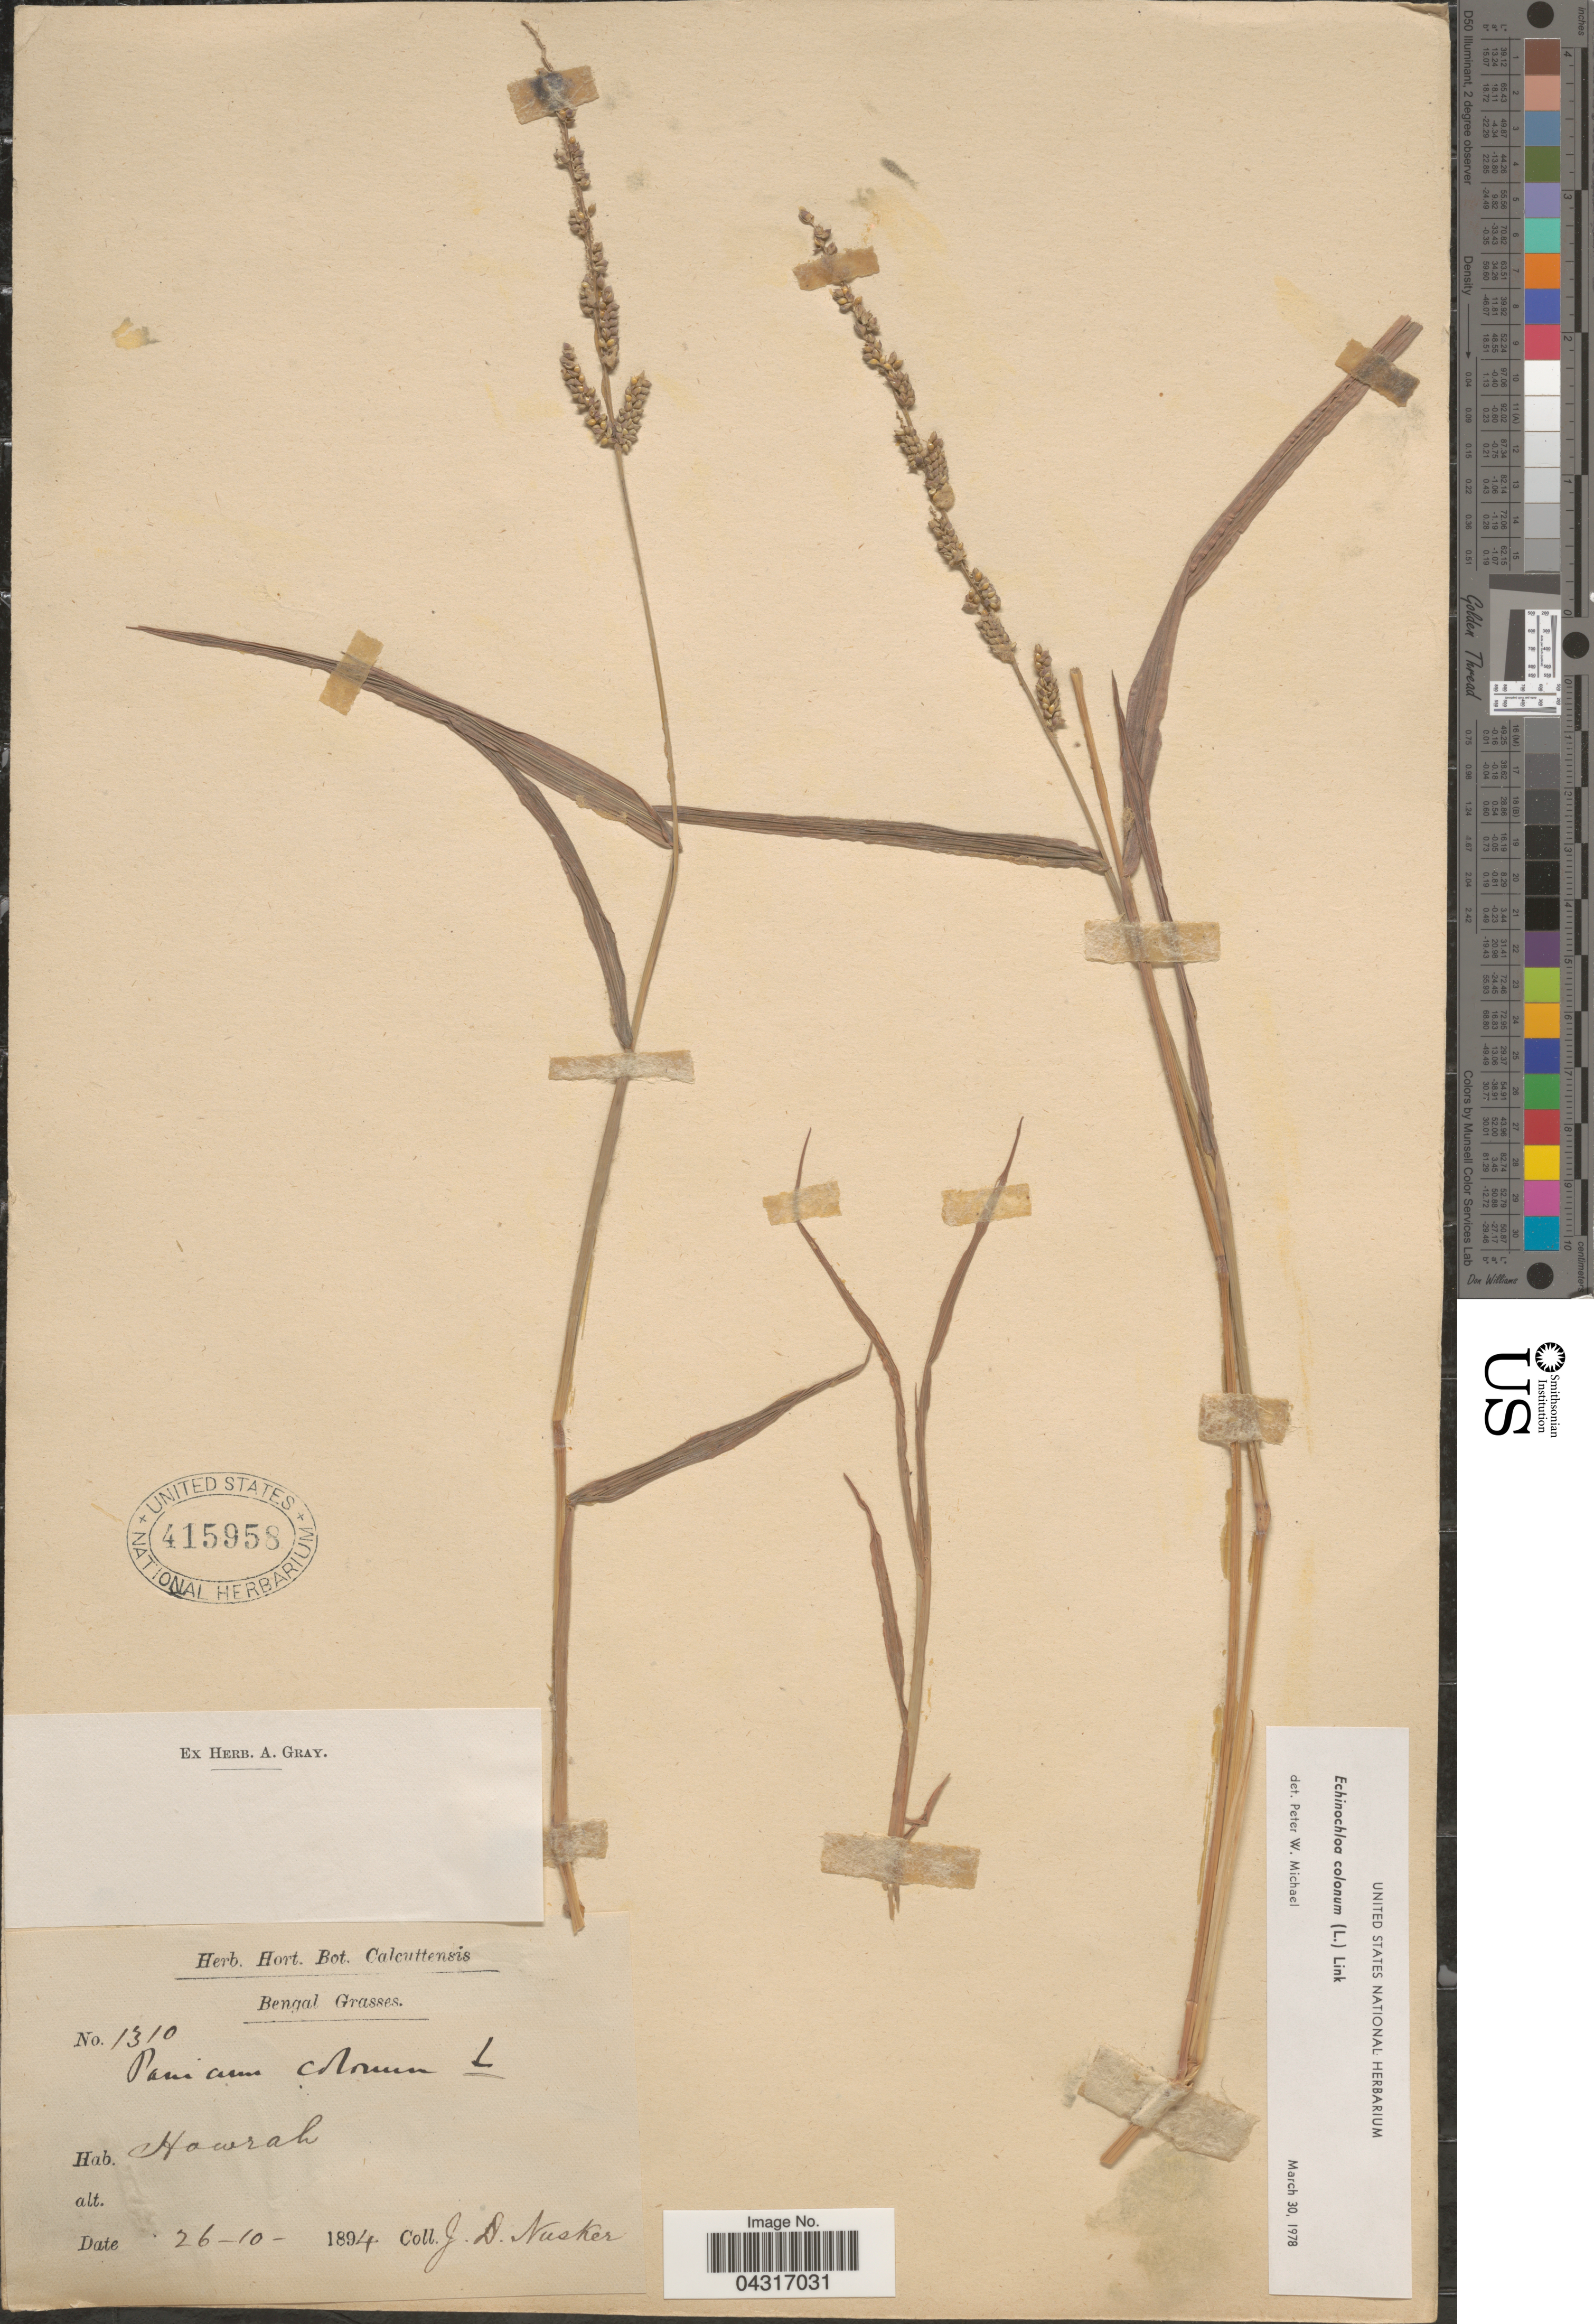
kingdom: Plantae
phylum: Tracheophyta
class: Liliopsida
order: Poales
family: Poaceae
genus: Echinochloa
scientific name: Echinochloa colona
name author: (L.) Link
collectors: J. D. Nusker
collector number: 1310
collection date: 1894-10-26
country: India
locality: Bengal. Hawrah.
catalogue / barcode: US 415958